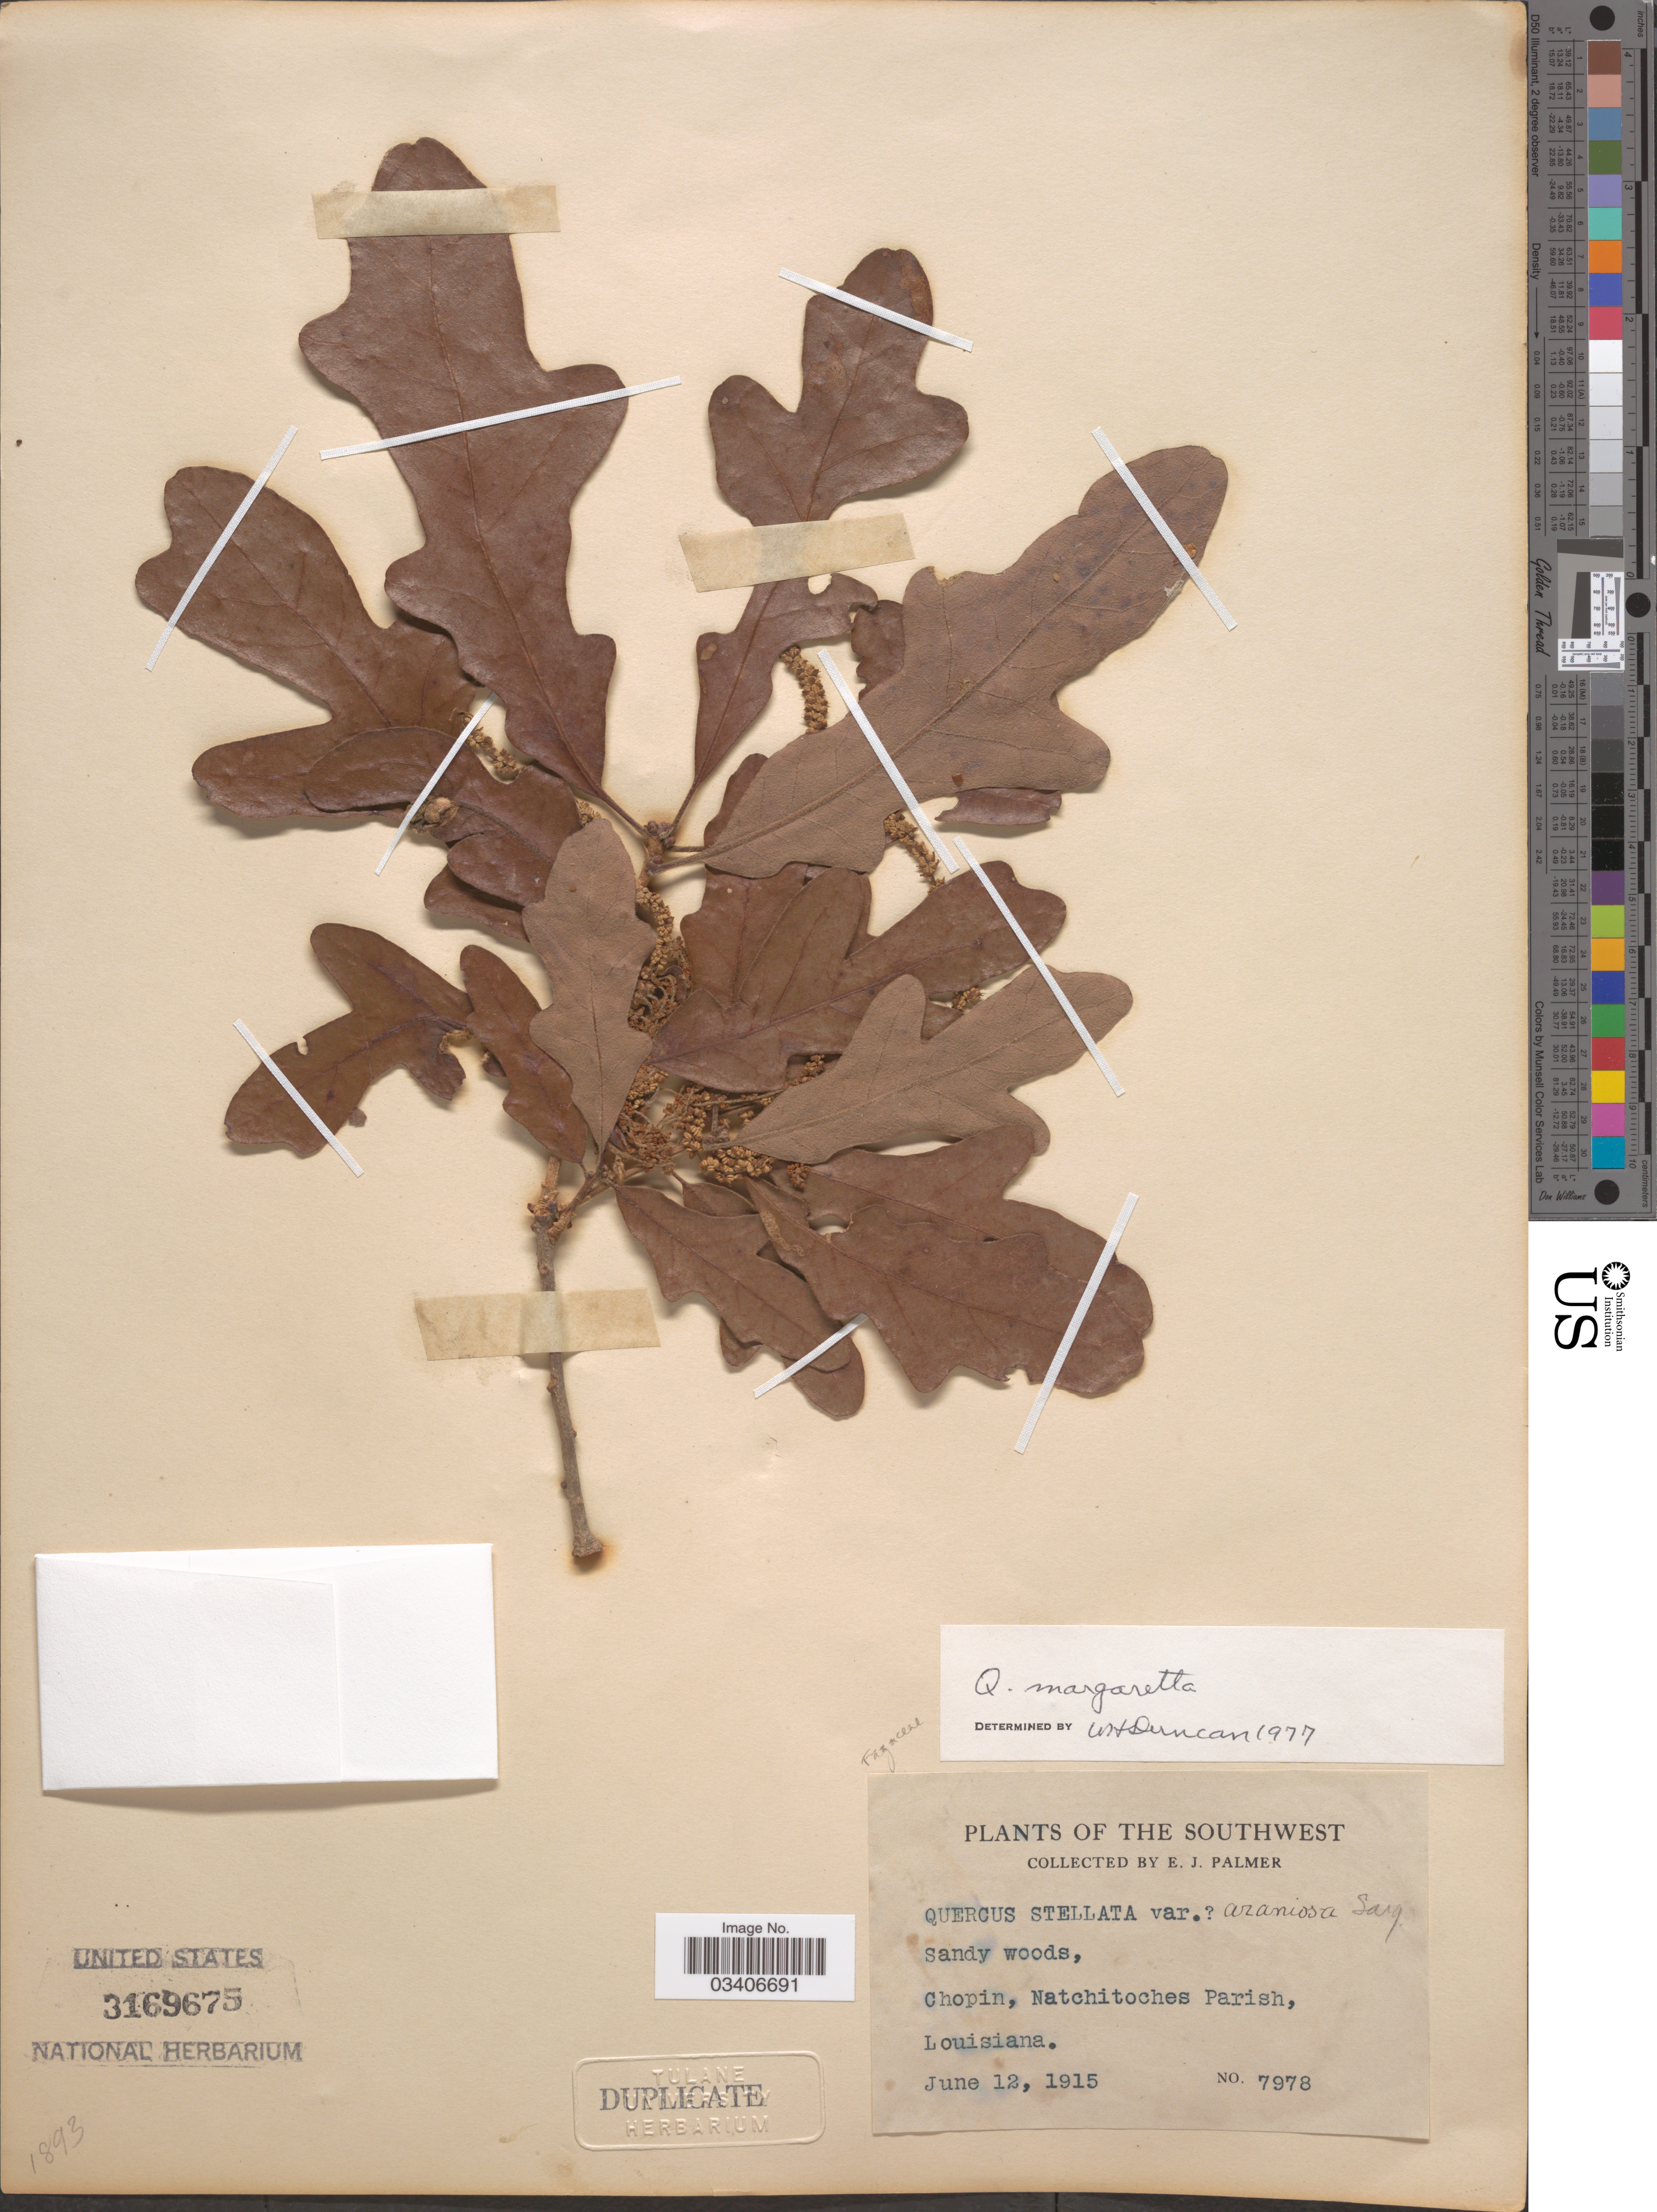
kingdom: Plantae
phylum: Tracheophyta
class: Magnoliopsida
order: Fagales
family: Fagaceae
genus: Quercus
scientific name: Quercus margarettae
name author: Ashe ex Small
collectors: E. J. Palmer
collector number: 7978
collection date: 1915-06-12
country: United States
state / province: Louisiana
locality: Southwest. Chopin, Natchitoches Parish.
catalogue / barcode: US 3169675